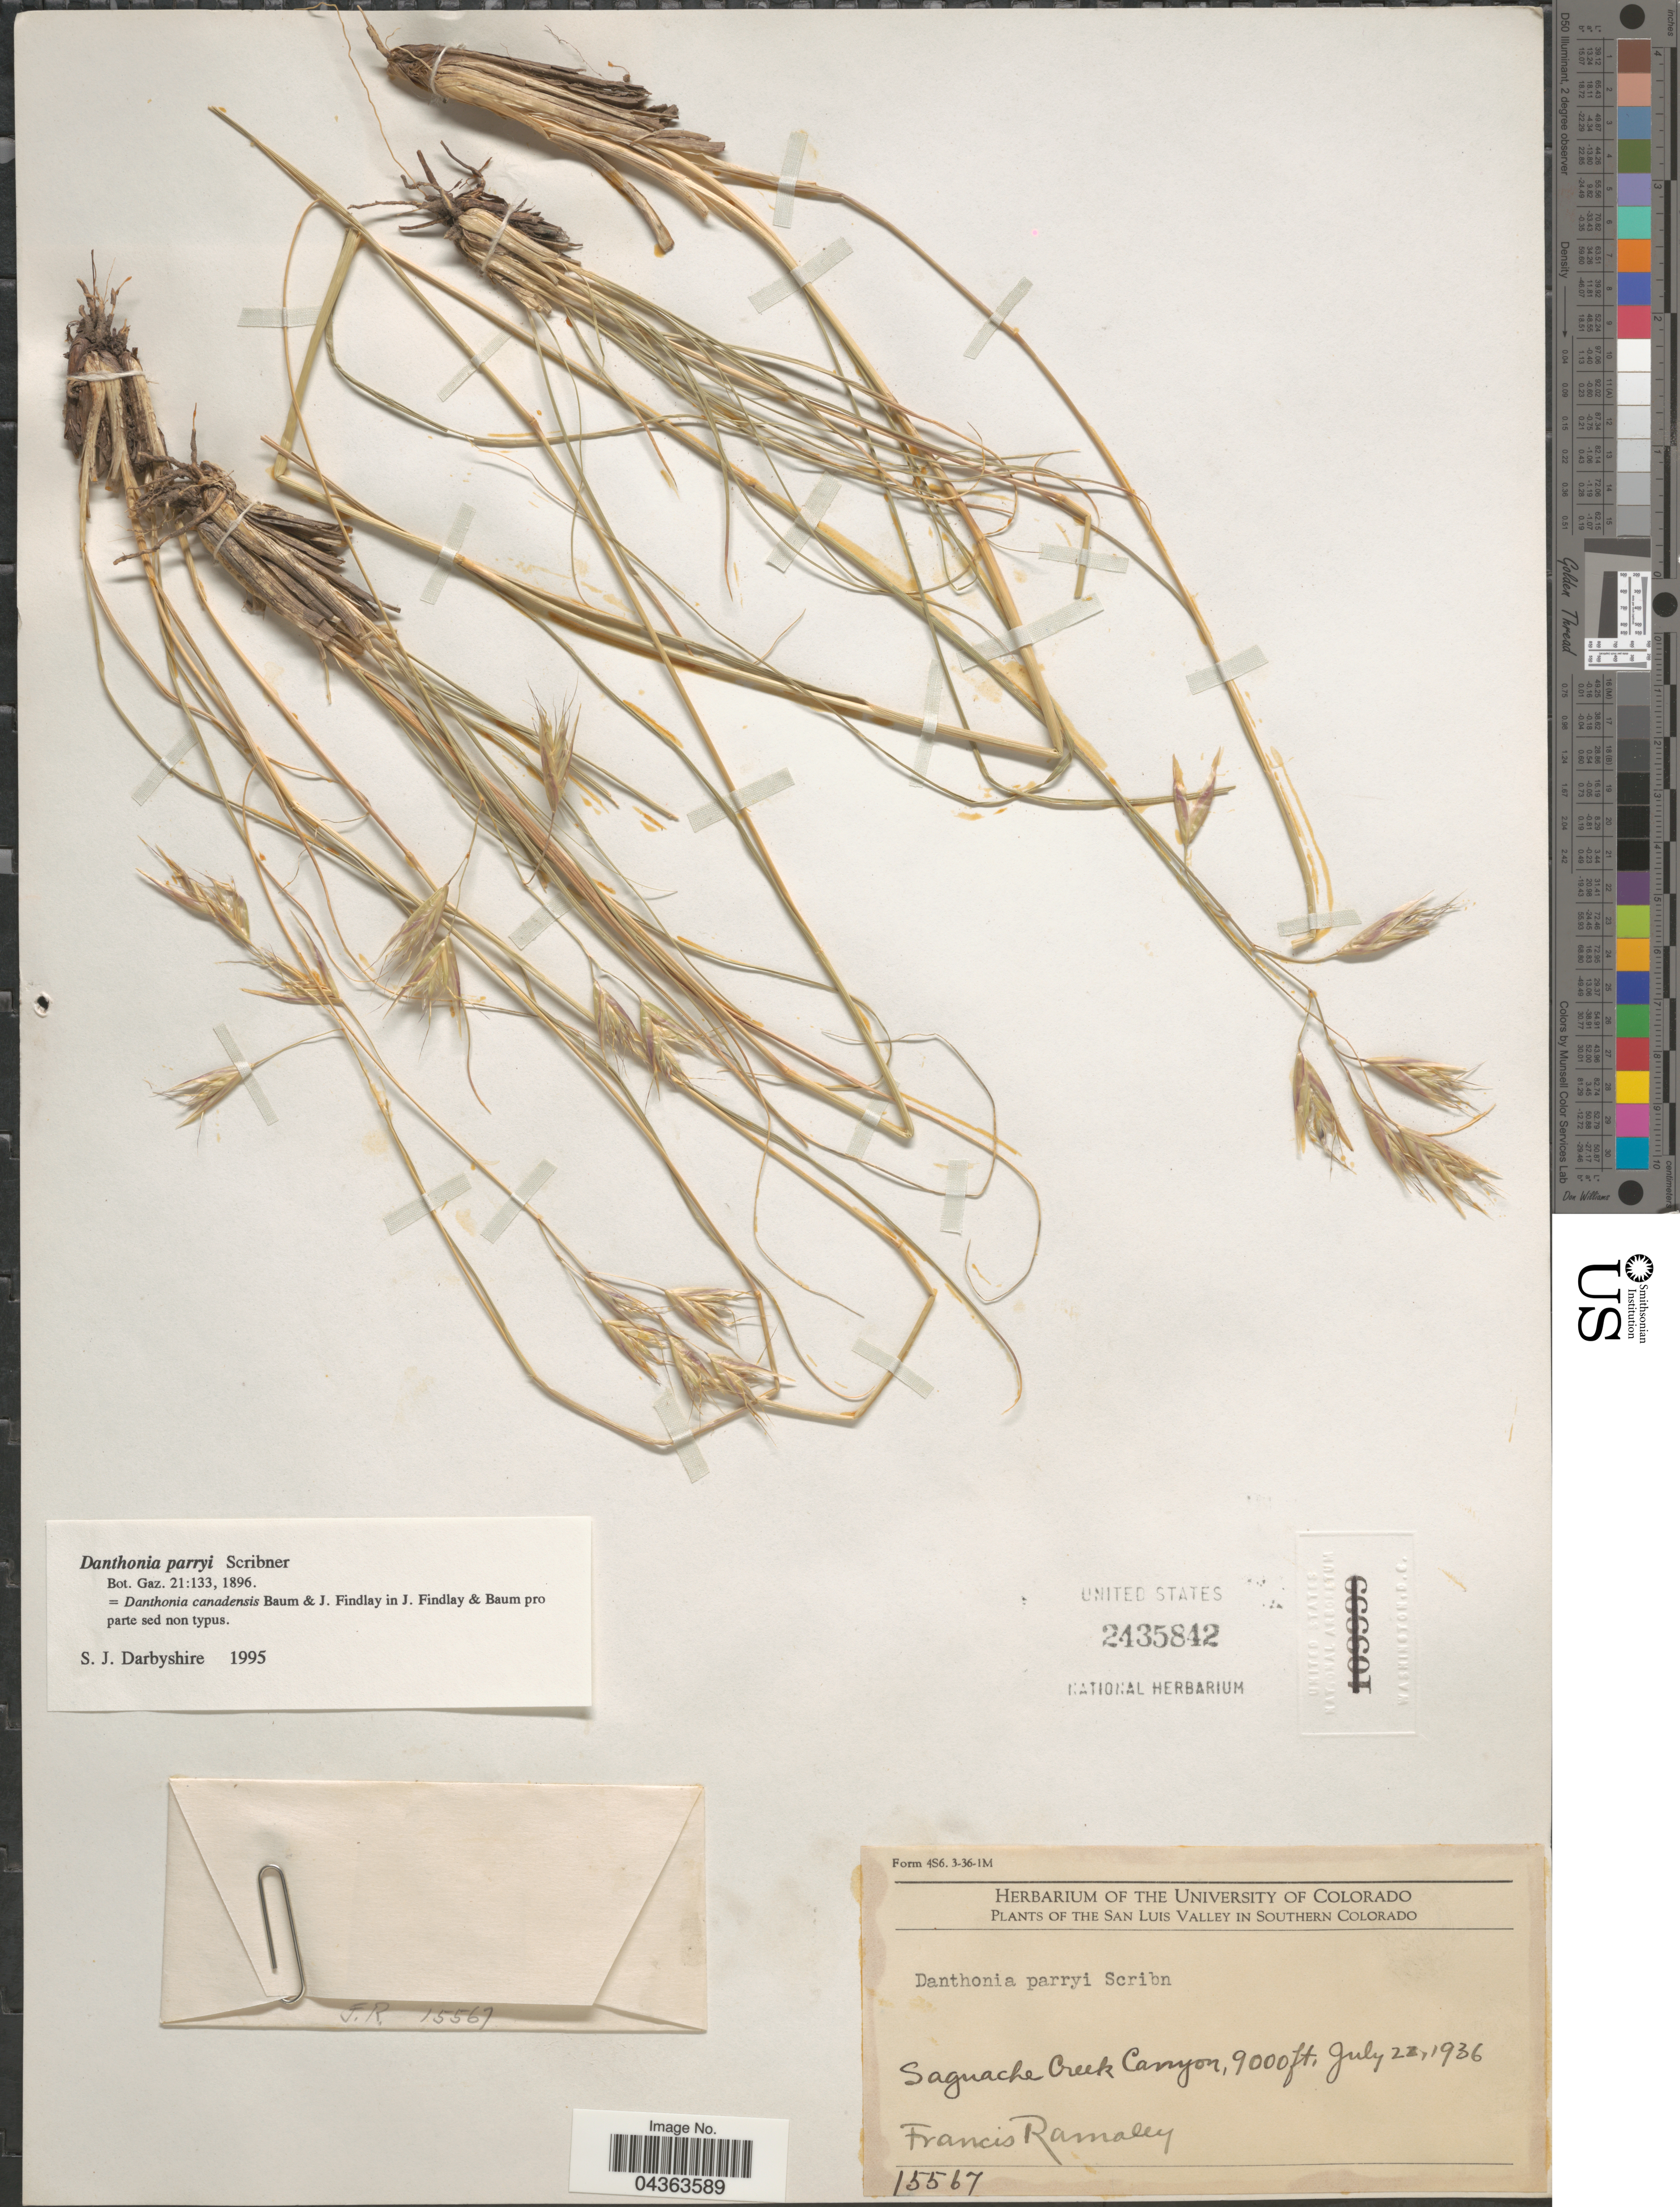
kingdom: Plantae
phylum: Tracheophyta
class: Liliopsida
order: Poales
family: Poaceae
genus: Danthonia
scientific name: Danthonia parryi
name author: Scribn.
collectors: F. Ramaley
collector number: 15567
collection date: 1936-07-22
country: United States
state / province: Colorado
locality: San Luis Valley in Southern Colorado. Saguache Creek Canyon.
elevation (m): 2743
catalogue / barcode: US 2435842